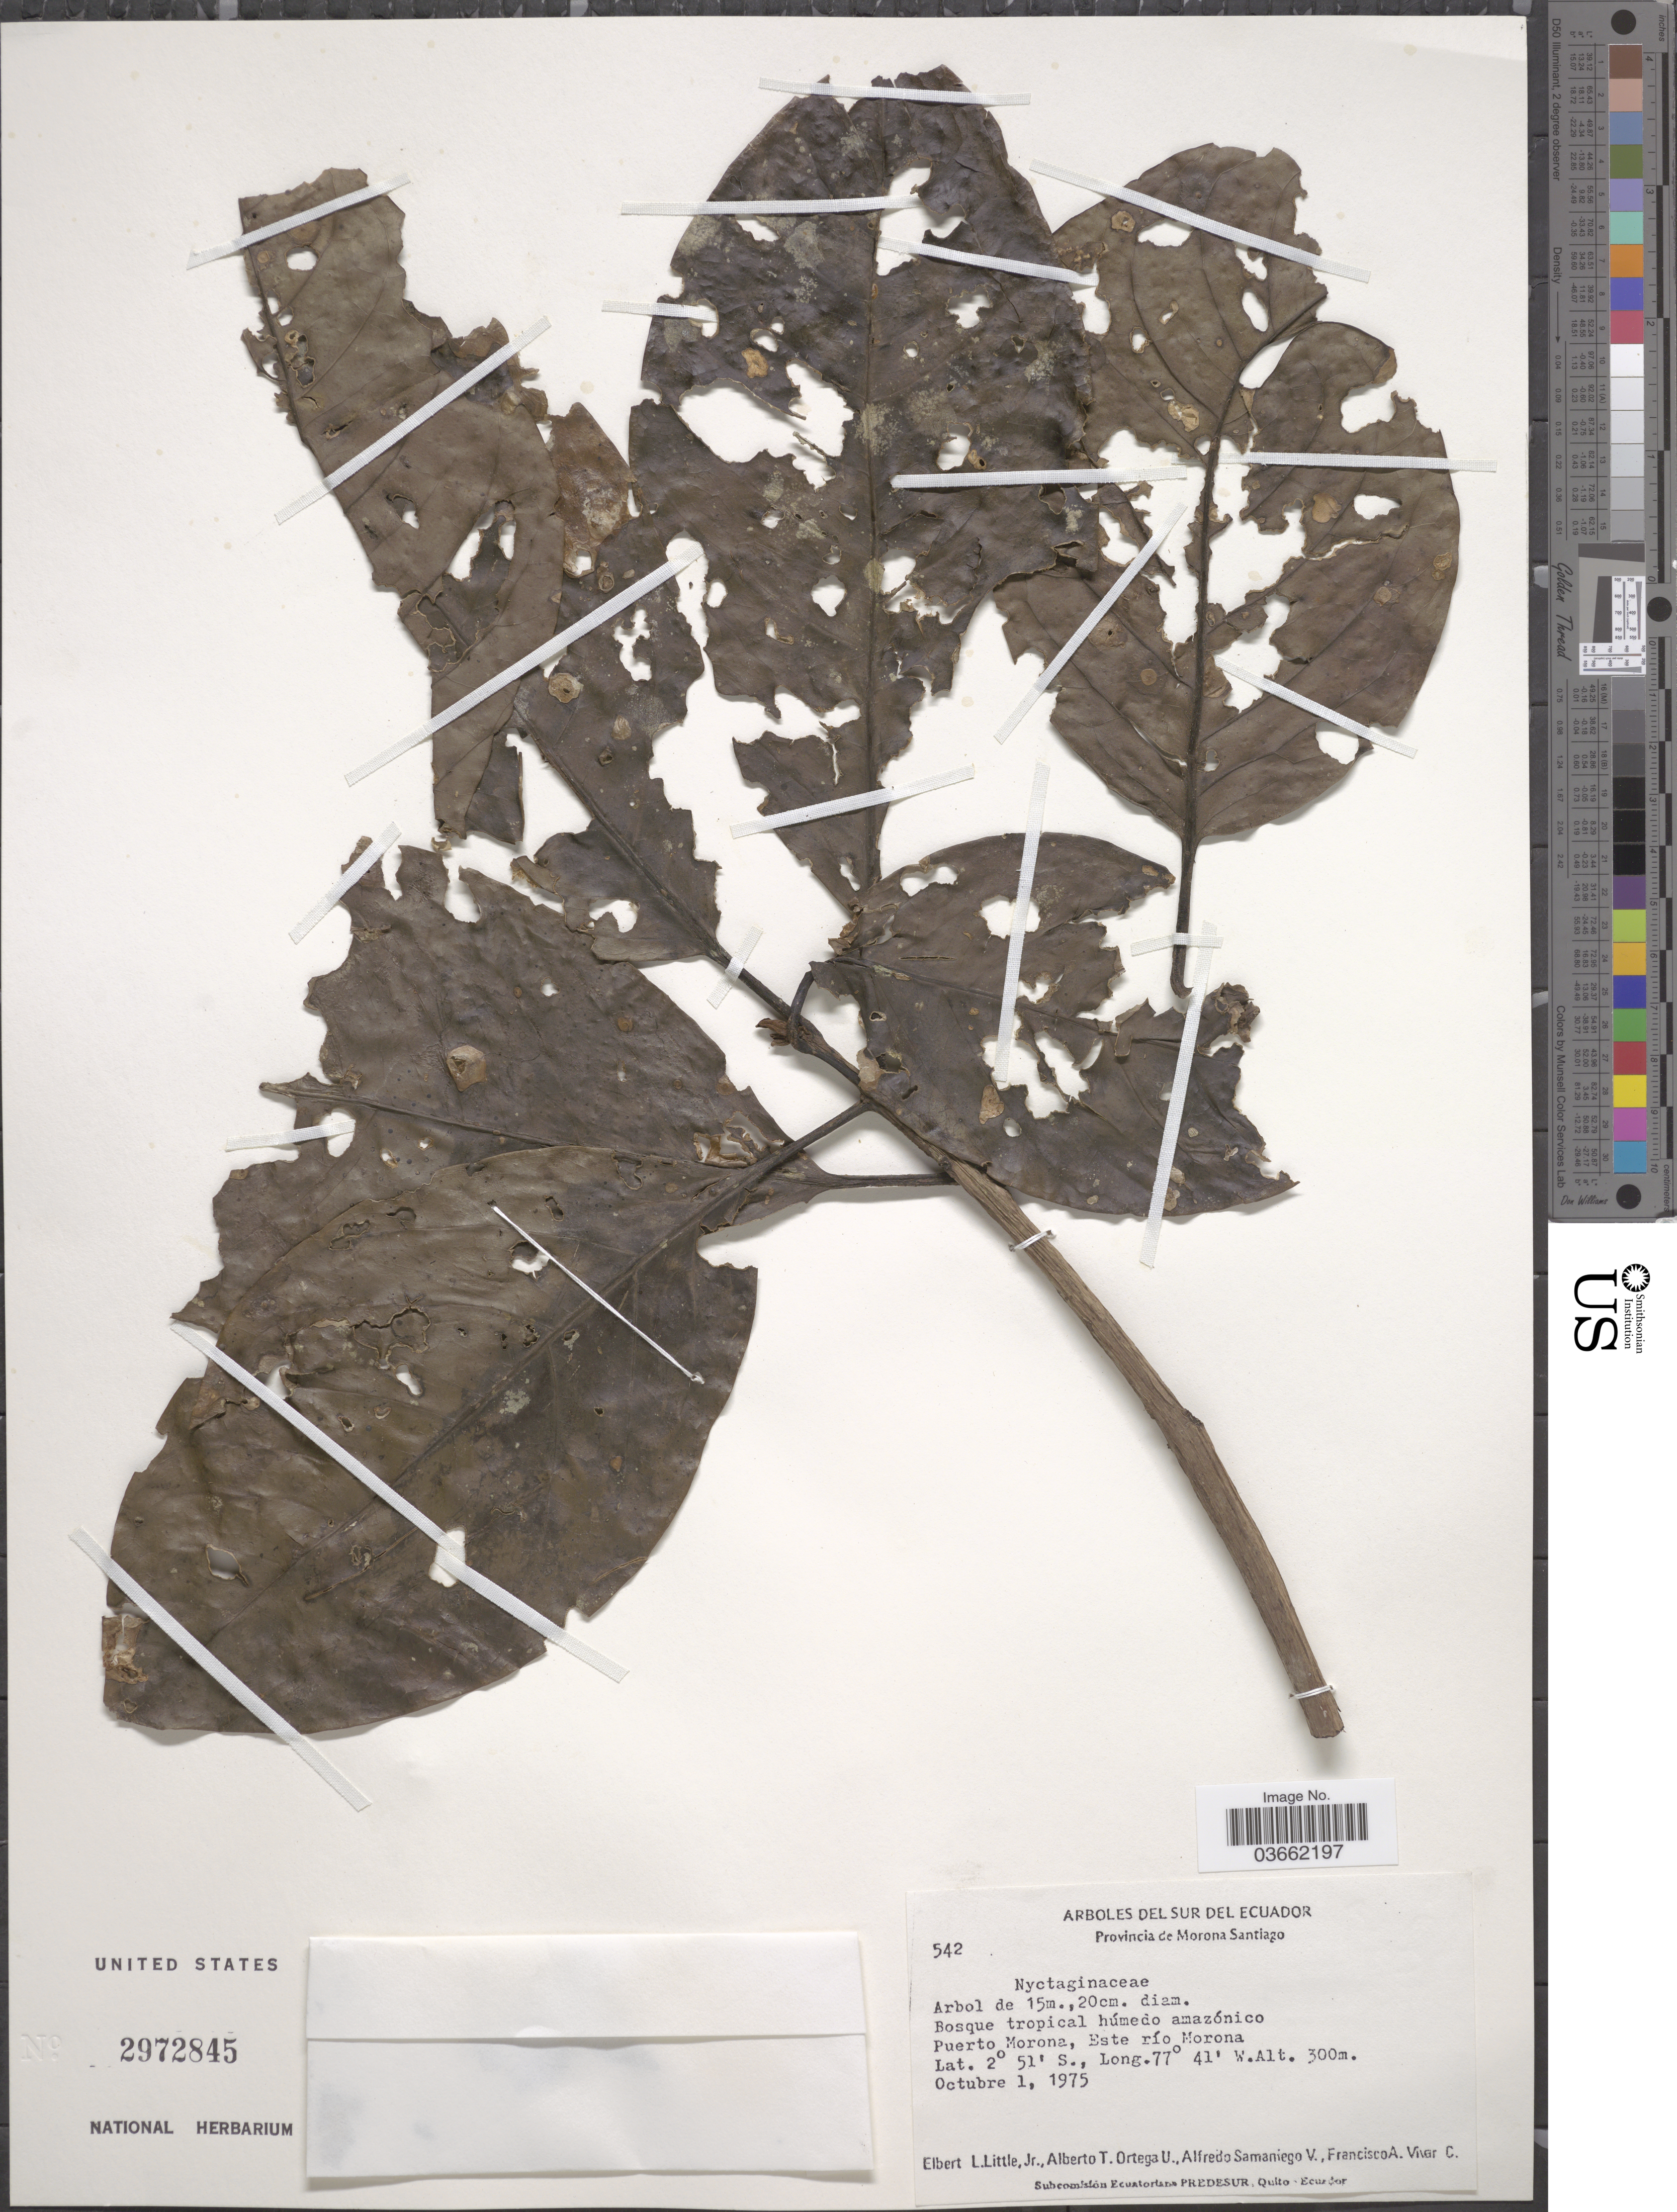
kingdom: Plantae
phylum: Tracheophyta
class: Magnoliopsida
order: Caryophyllales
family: Nyctaginaceae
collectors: E. L. Little, A. T. Ortega U., A. V. Samaniego & F. A. Vivar C.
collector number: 542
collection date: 1975-10-01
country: Ecuador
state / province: Morona-Santiago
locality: Puerto Morona, Este río Morona.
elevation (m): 300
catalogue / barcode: US 2972845